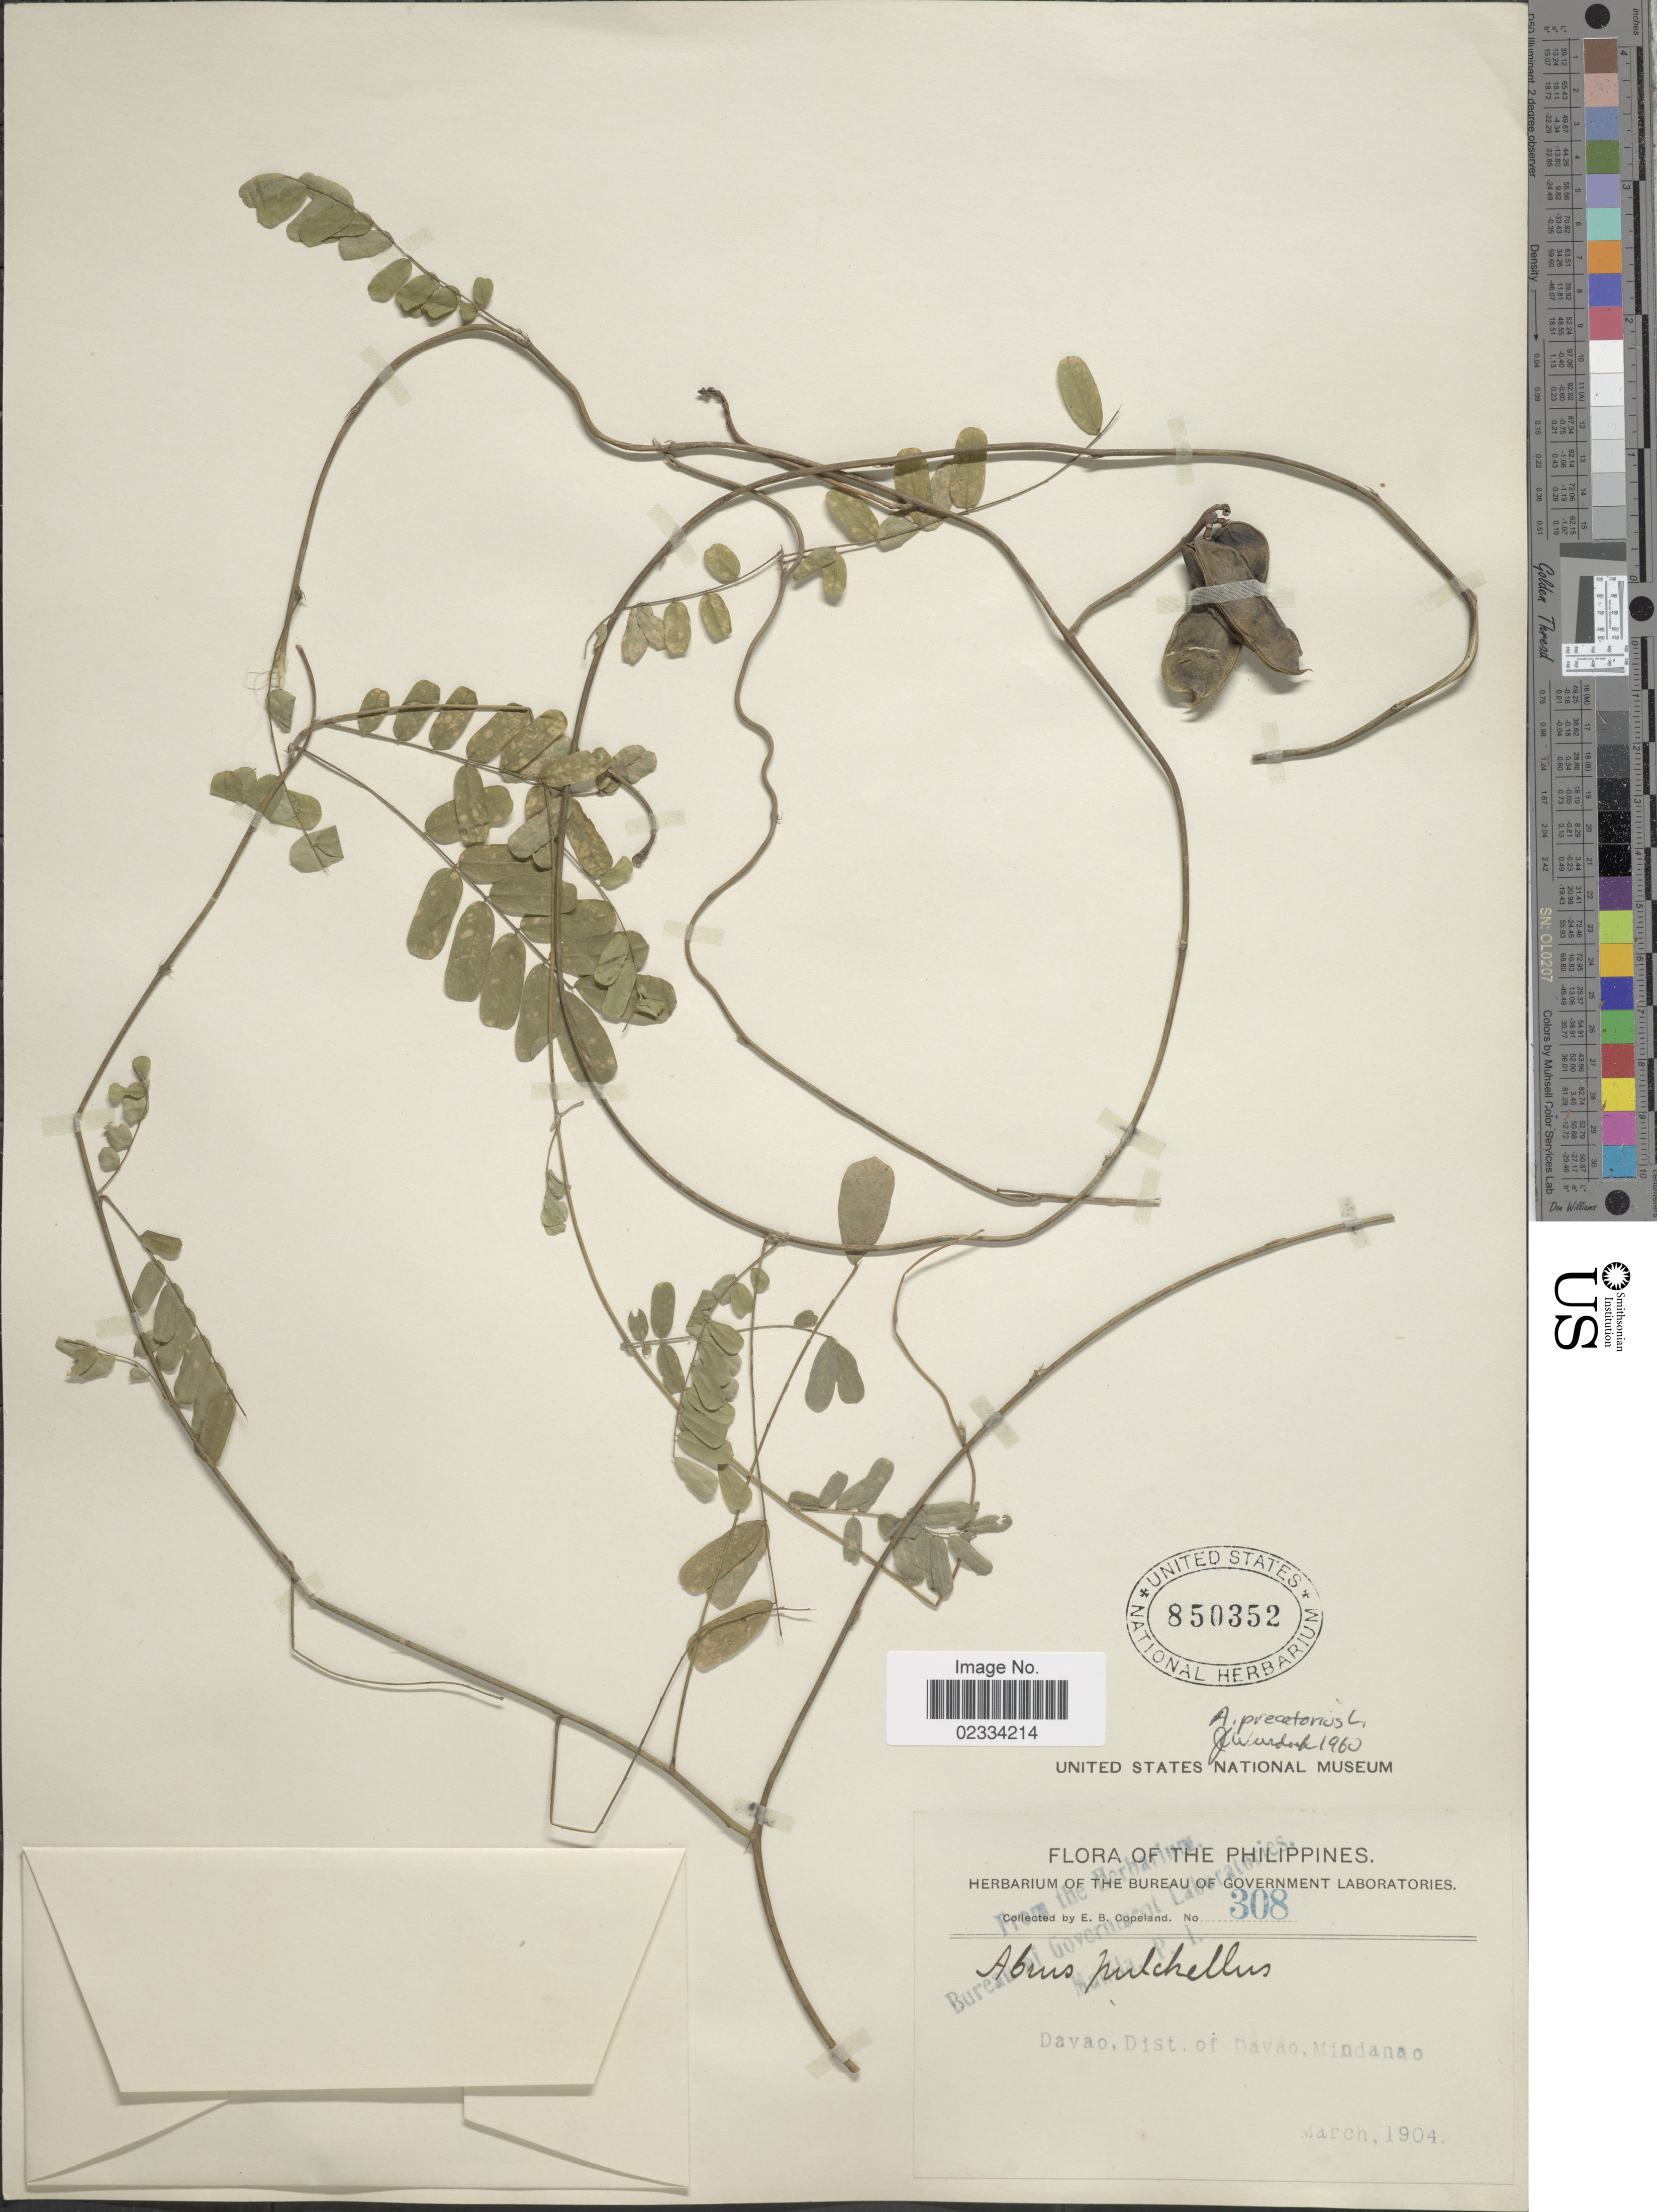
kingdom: Plantae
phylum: Tracheophyta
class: Magnoliopsida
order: Fabales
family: Fabaceae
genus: Abrus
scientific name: Abrus precatorius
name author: L.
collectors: E. B. Copeland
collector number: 308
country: Philippines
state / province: Davao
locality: Dist. of Davao. Mindanao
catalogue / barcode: US 850352